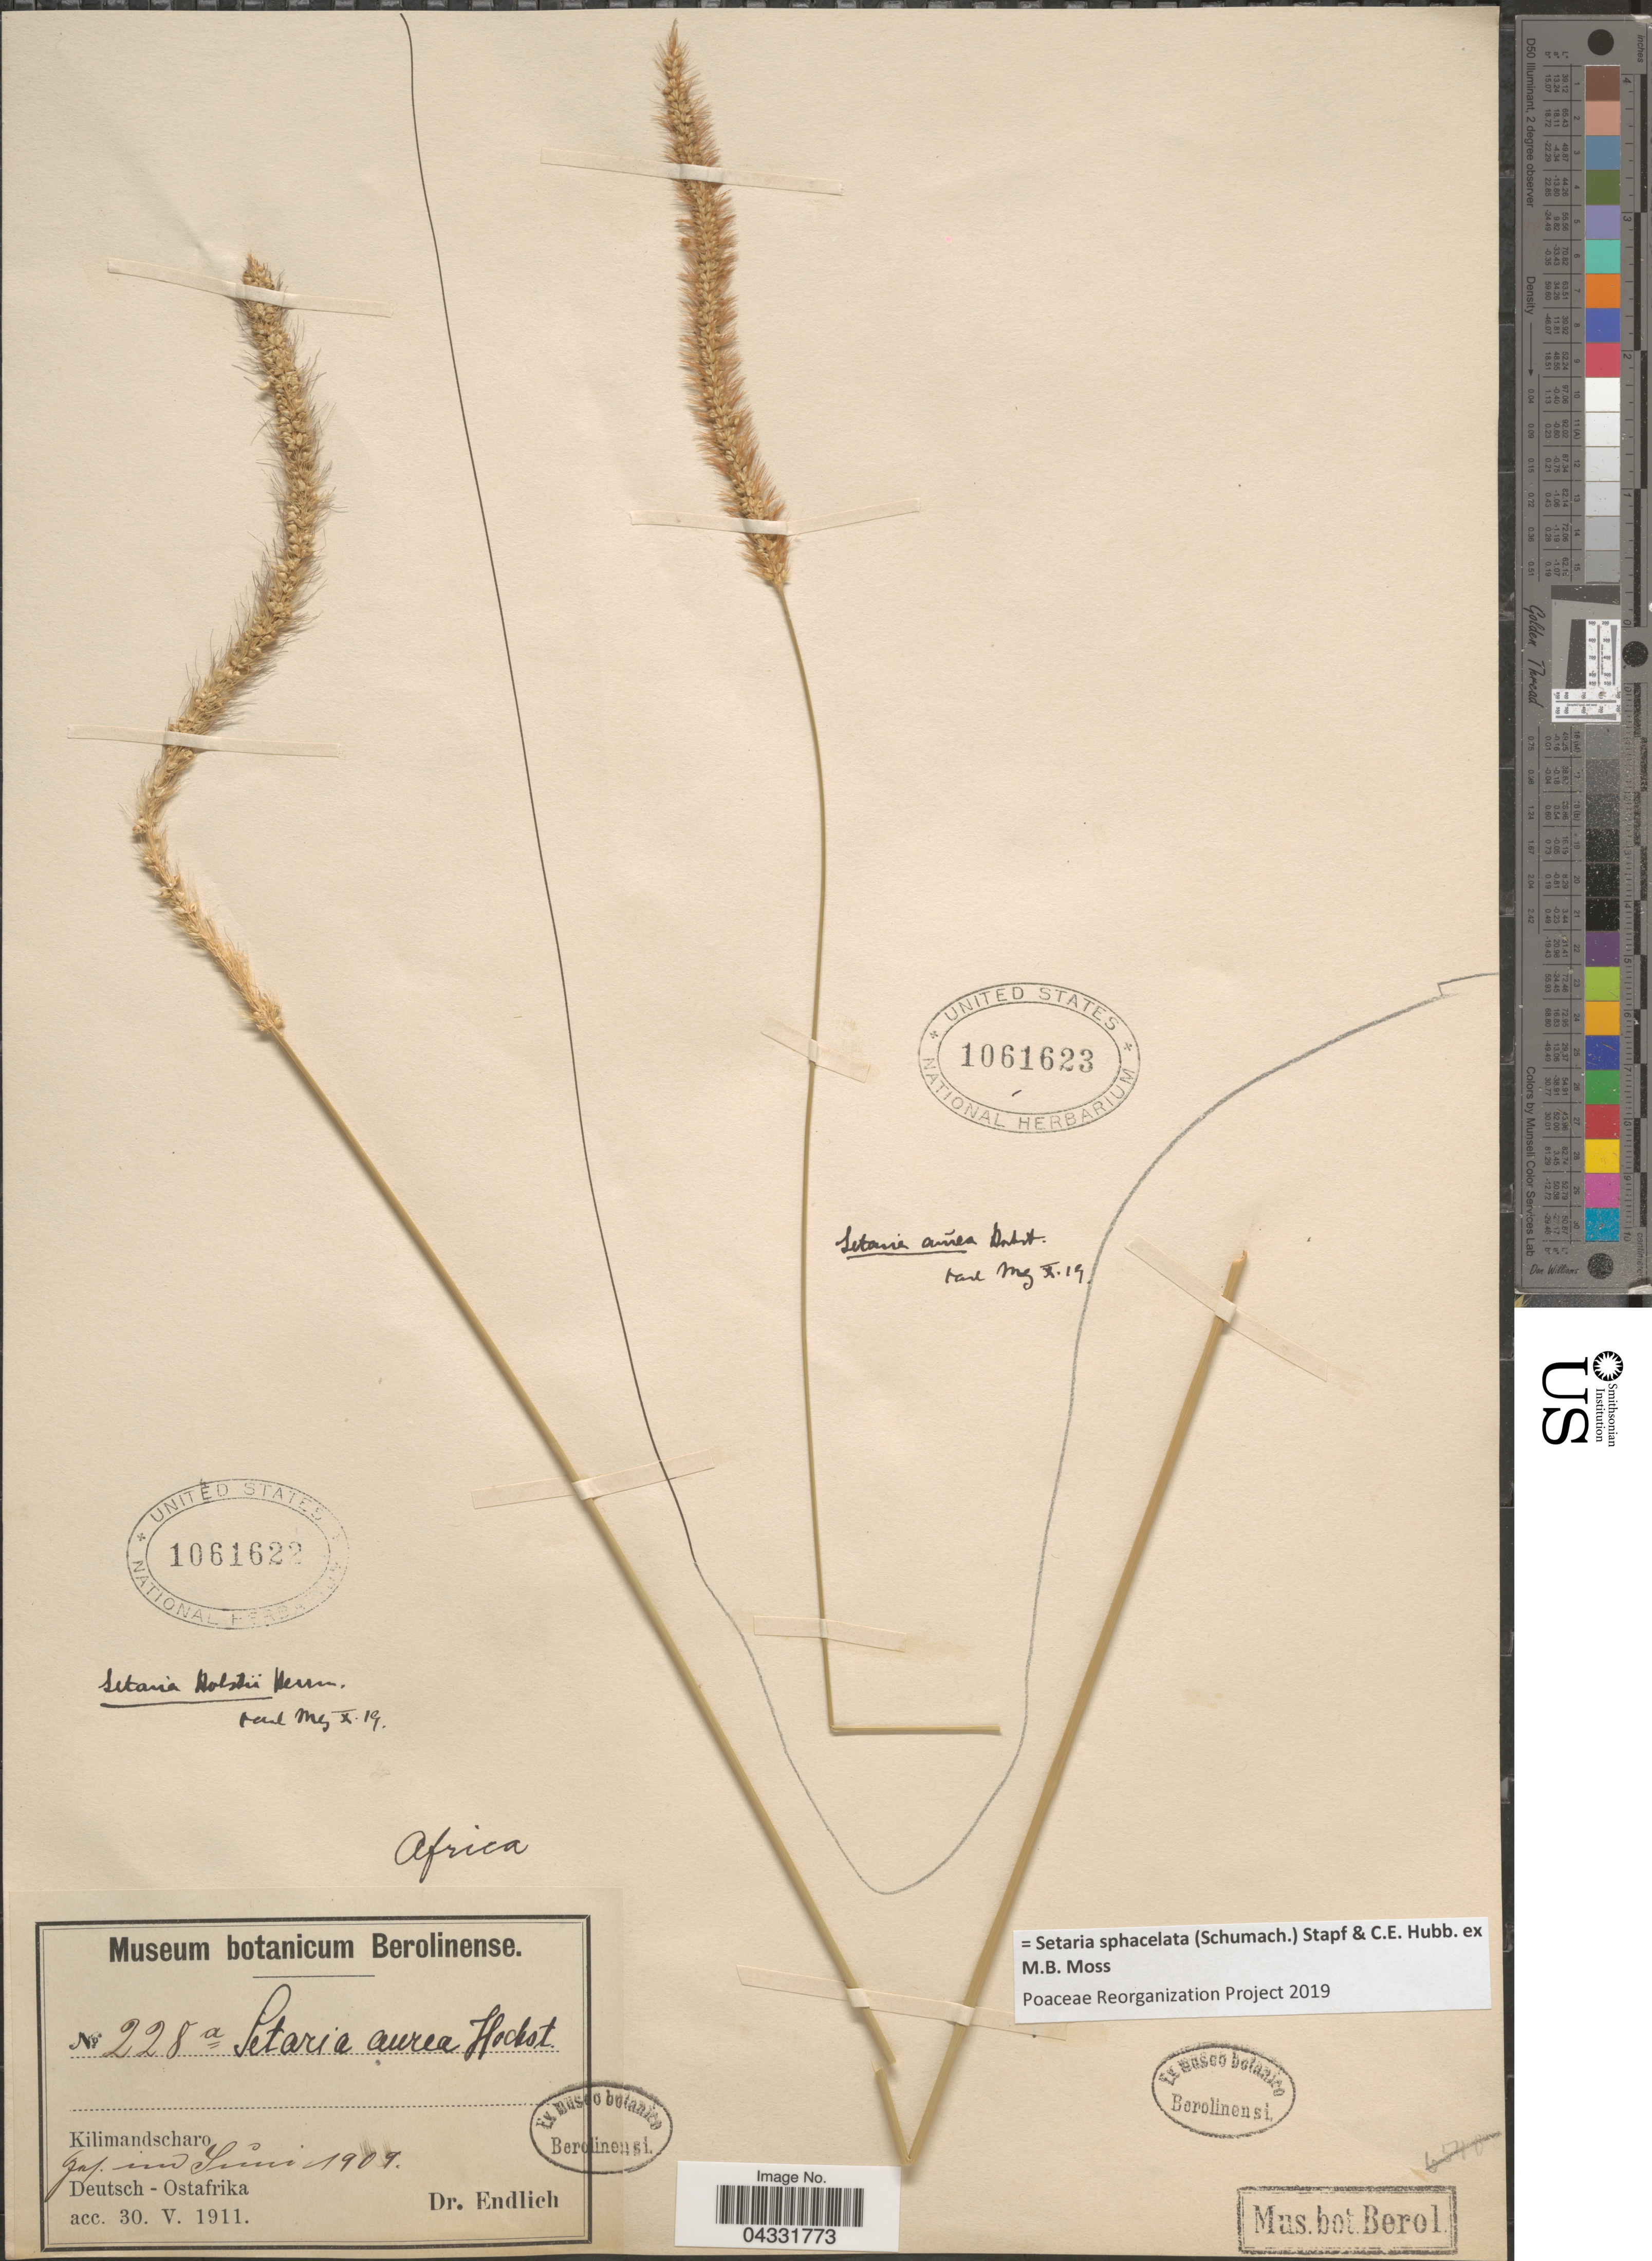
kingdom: Plantae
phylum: Tracheophyta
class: Liliopsida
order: Poales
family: Poaceae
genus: Setaria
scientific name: Setaria sphacelata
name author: (Schumach.) Stapf & Hubb. ex Moss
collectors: Endlich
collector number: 228a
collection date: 1909-06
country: Tanzania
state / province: Kilimanjaro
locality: Kilimanscharo. Deutsch - Ostafrika.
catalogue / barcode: US 1061622